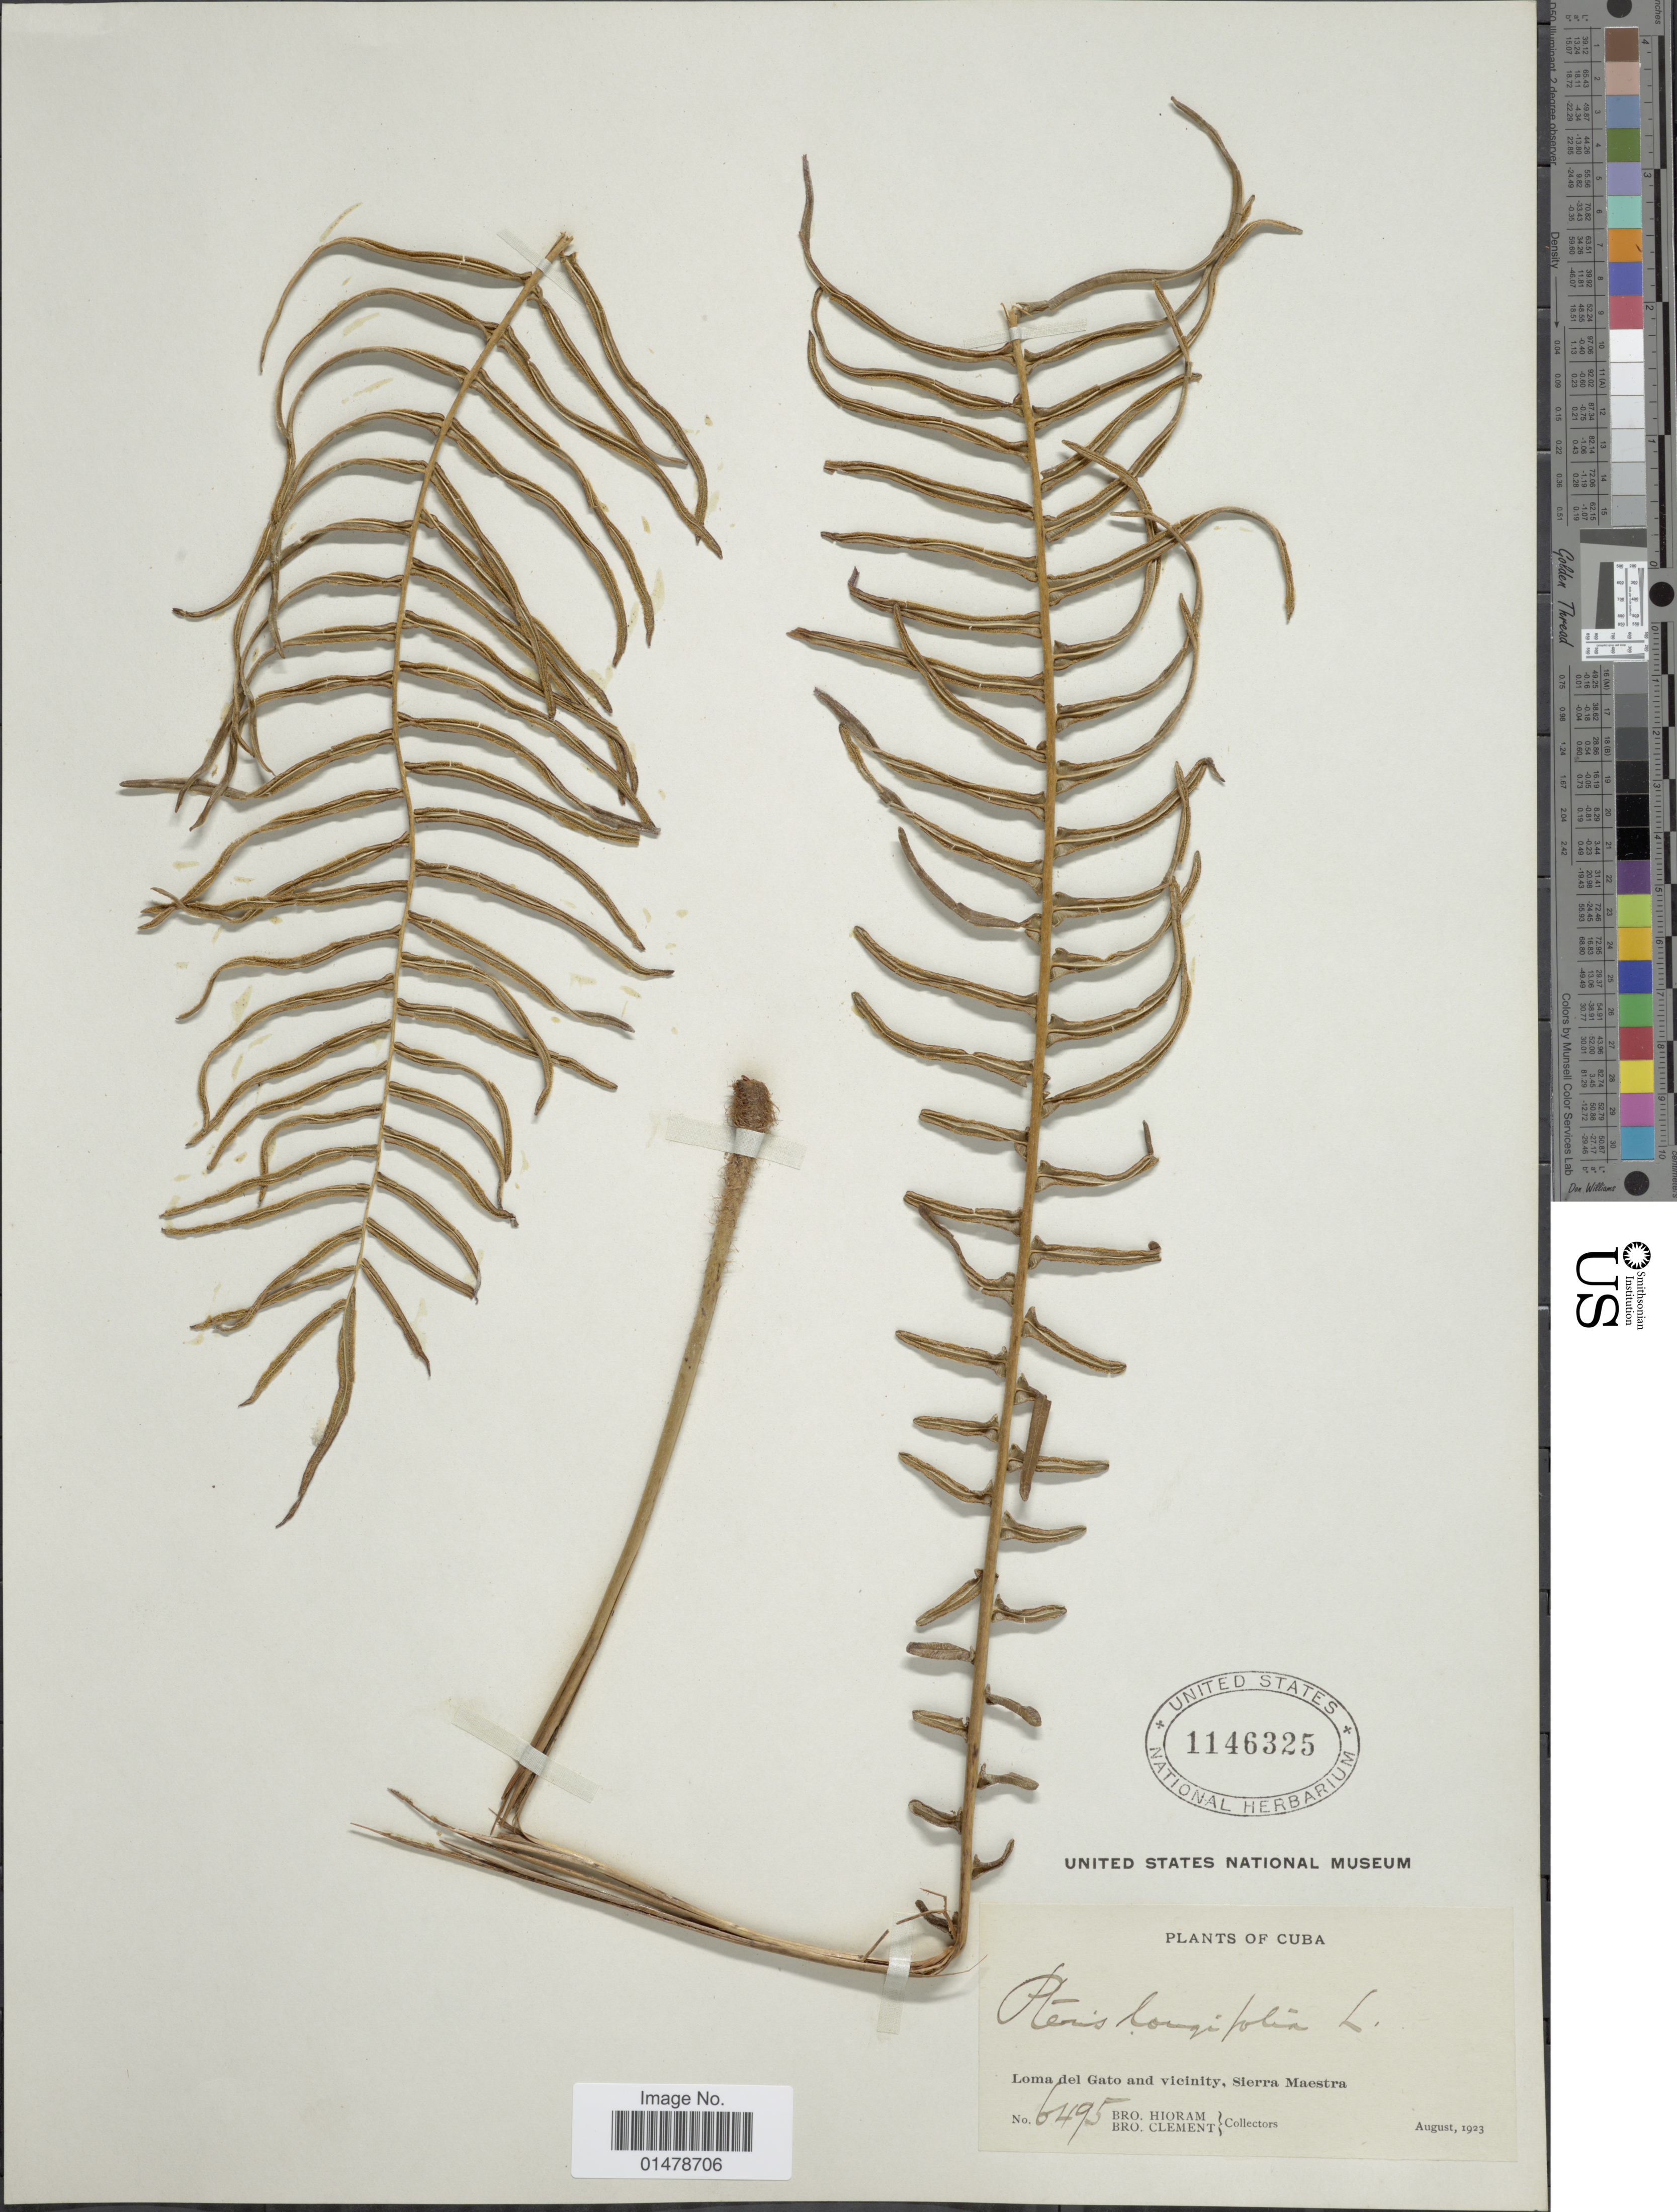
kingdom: Plantae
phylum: Tracheophyta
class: Polypodiopsida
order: Polypodiales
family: Pteridaceae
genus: Pteris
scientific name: Pteris longifolia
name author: L.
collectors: Bro. Hioram & B. Clement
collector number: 6495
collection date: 1923-08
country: Cuba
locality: Loma del Gato and vicinity, Sierra Maestra.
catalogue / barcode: US 1146325